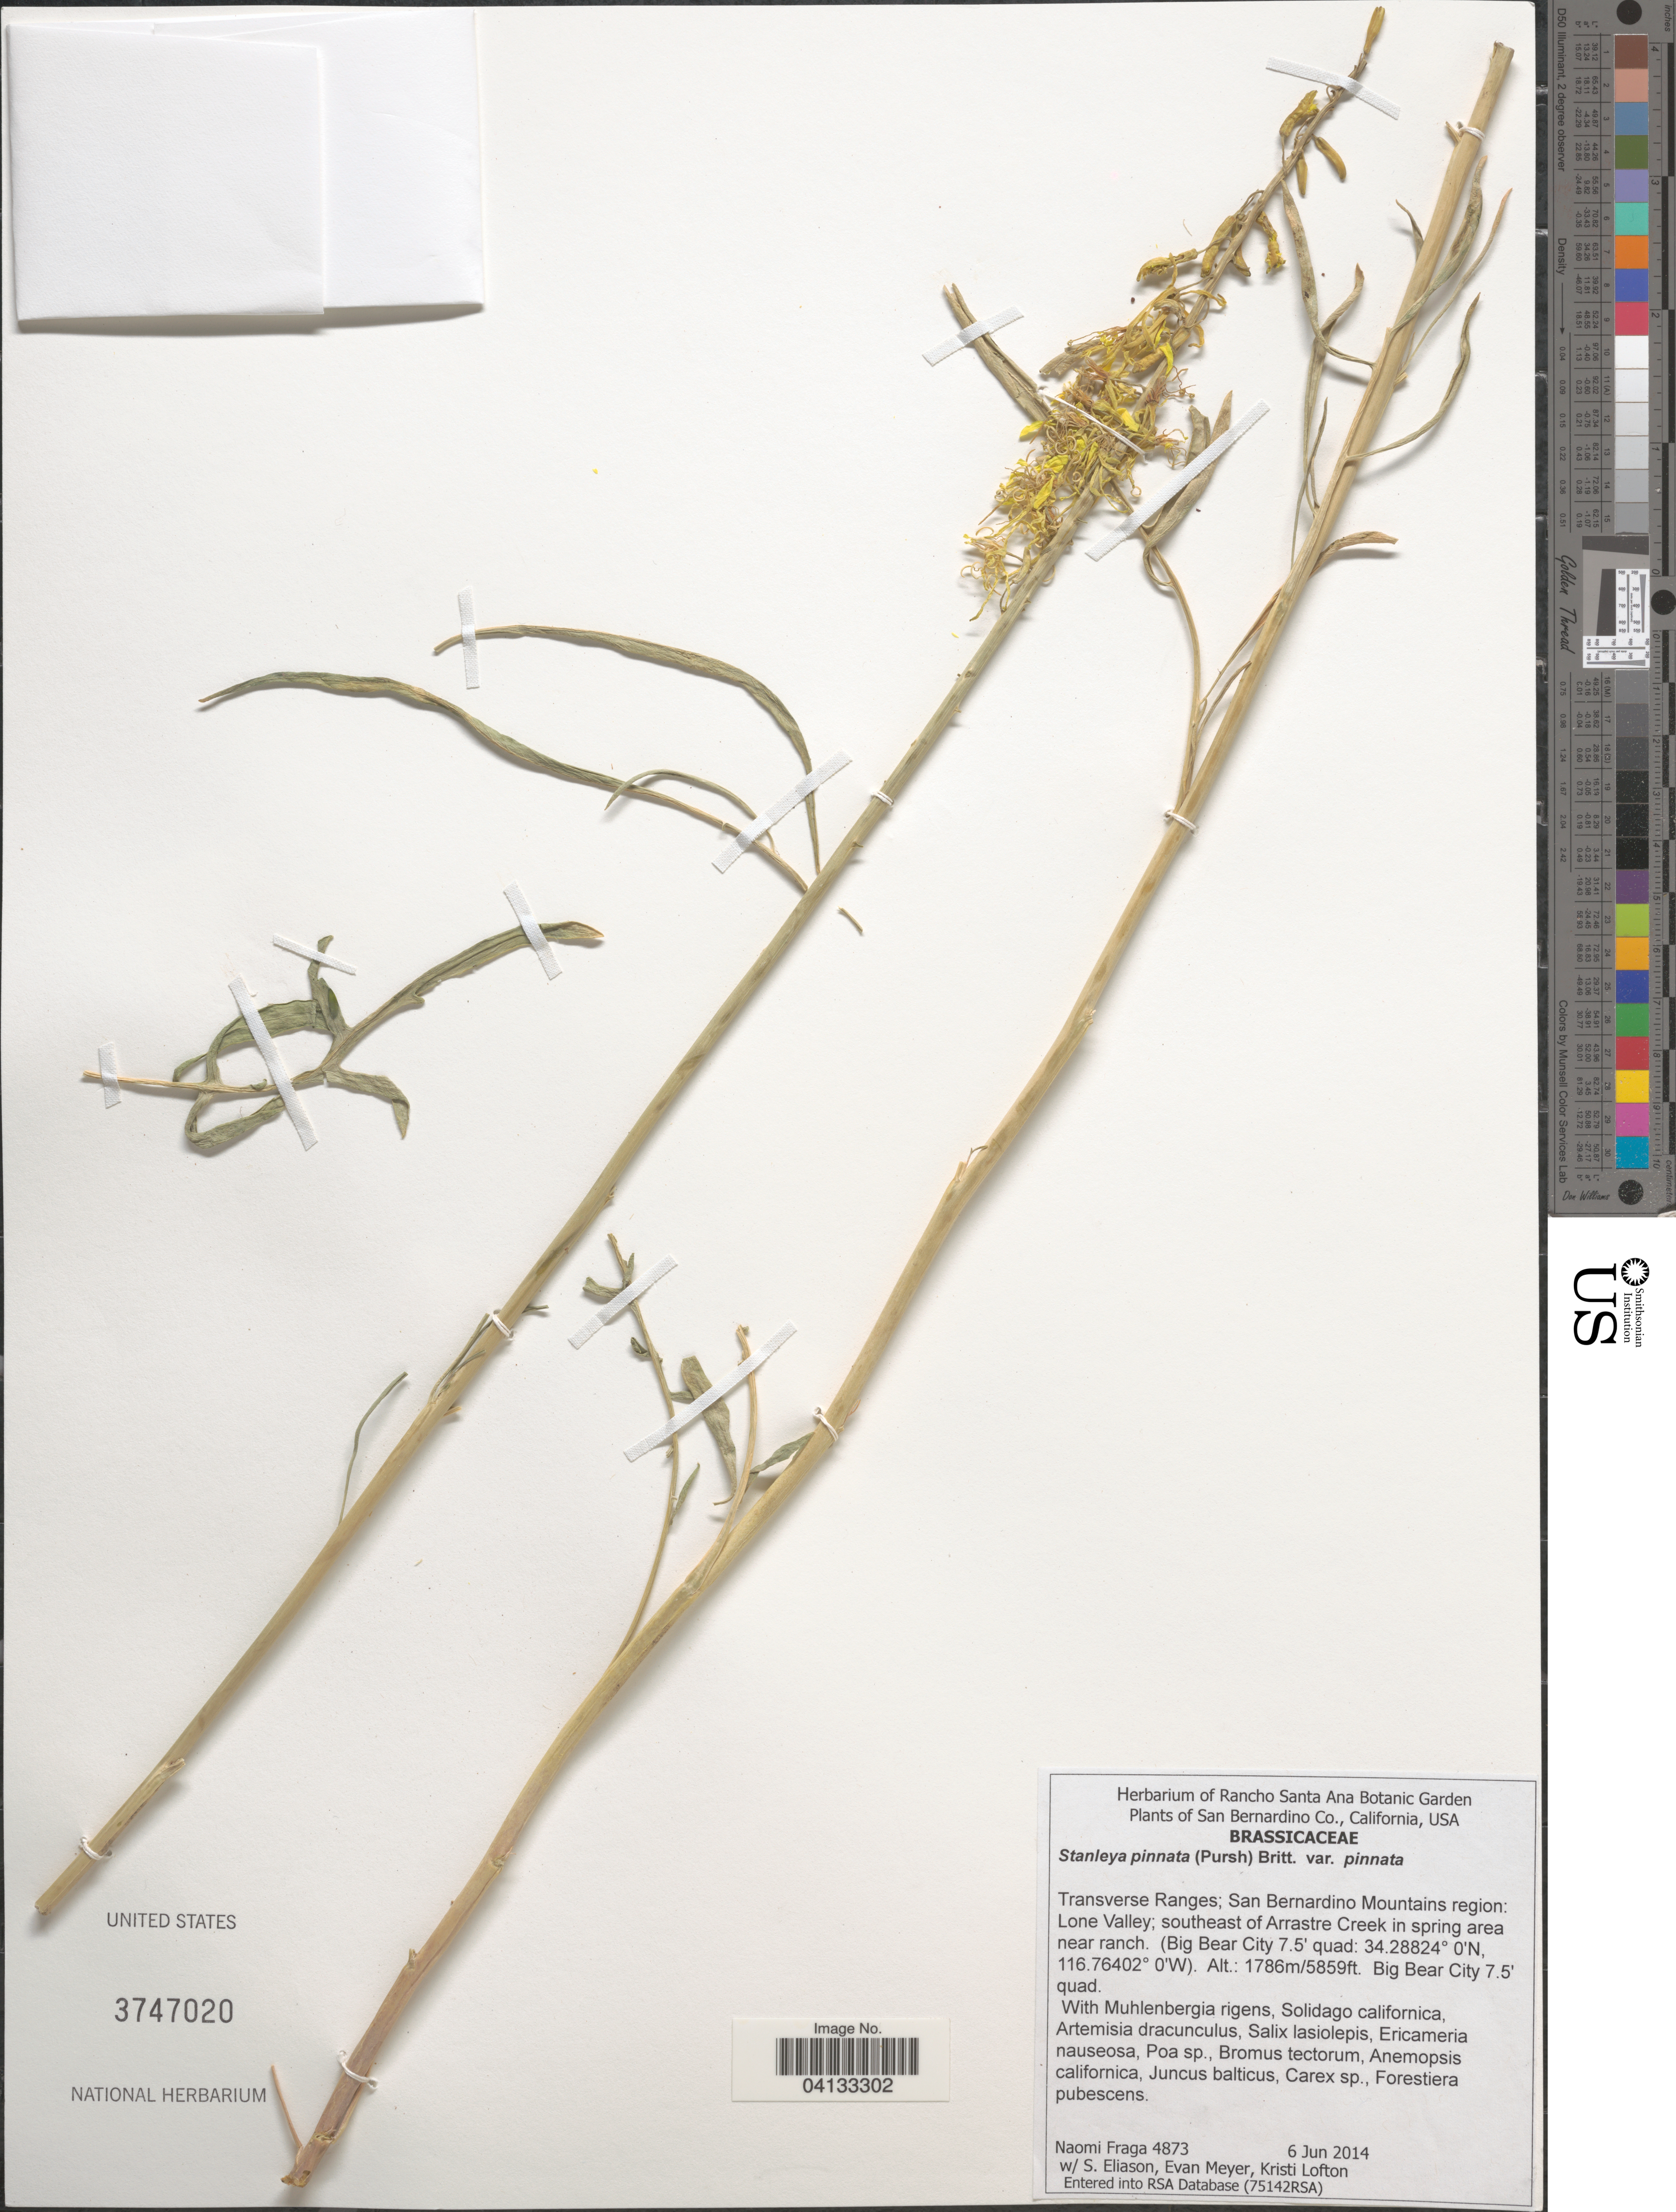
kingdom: Plantae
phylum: Tracheophyta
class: Magnoliopsida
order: Brassicales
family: Brassicaceae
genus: Stanleya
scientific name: Stanleya pinnata var. pinnata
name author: (Pursh) Britton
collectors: N. Fraga, S. Eliason, E. Meyer & K. Lofton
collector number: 4873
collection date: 2014-06-06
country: United States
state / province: California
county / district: San Bernardino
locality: San Bernardino Co. Transverse Ranges; San Bernardino Mountains region: Lone Valley; southeast of Arrastre Creek in spring area near ranch. (Big Bear City 7.5' quad).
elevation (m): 1786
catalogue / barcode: US 3747020